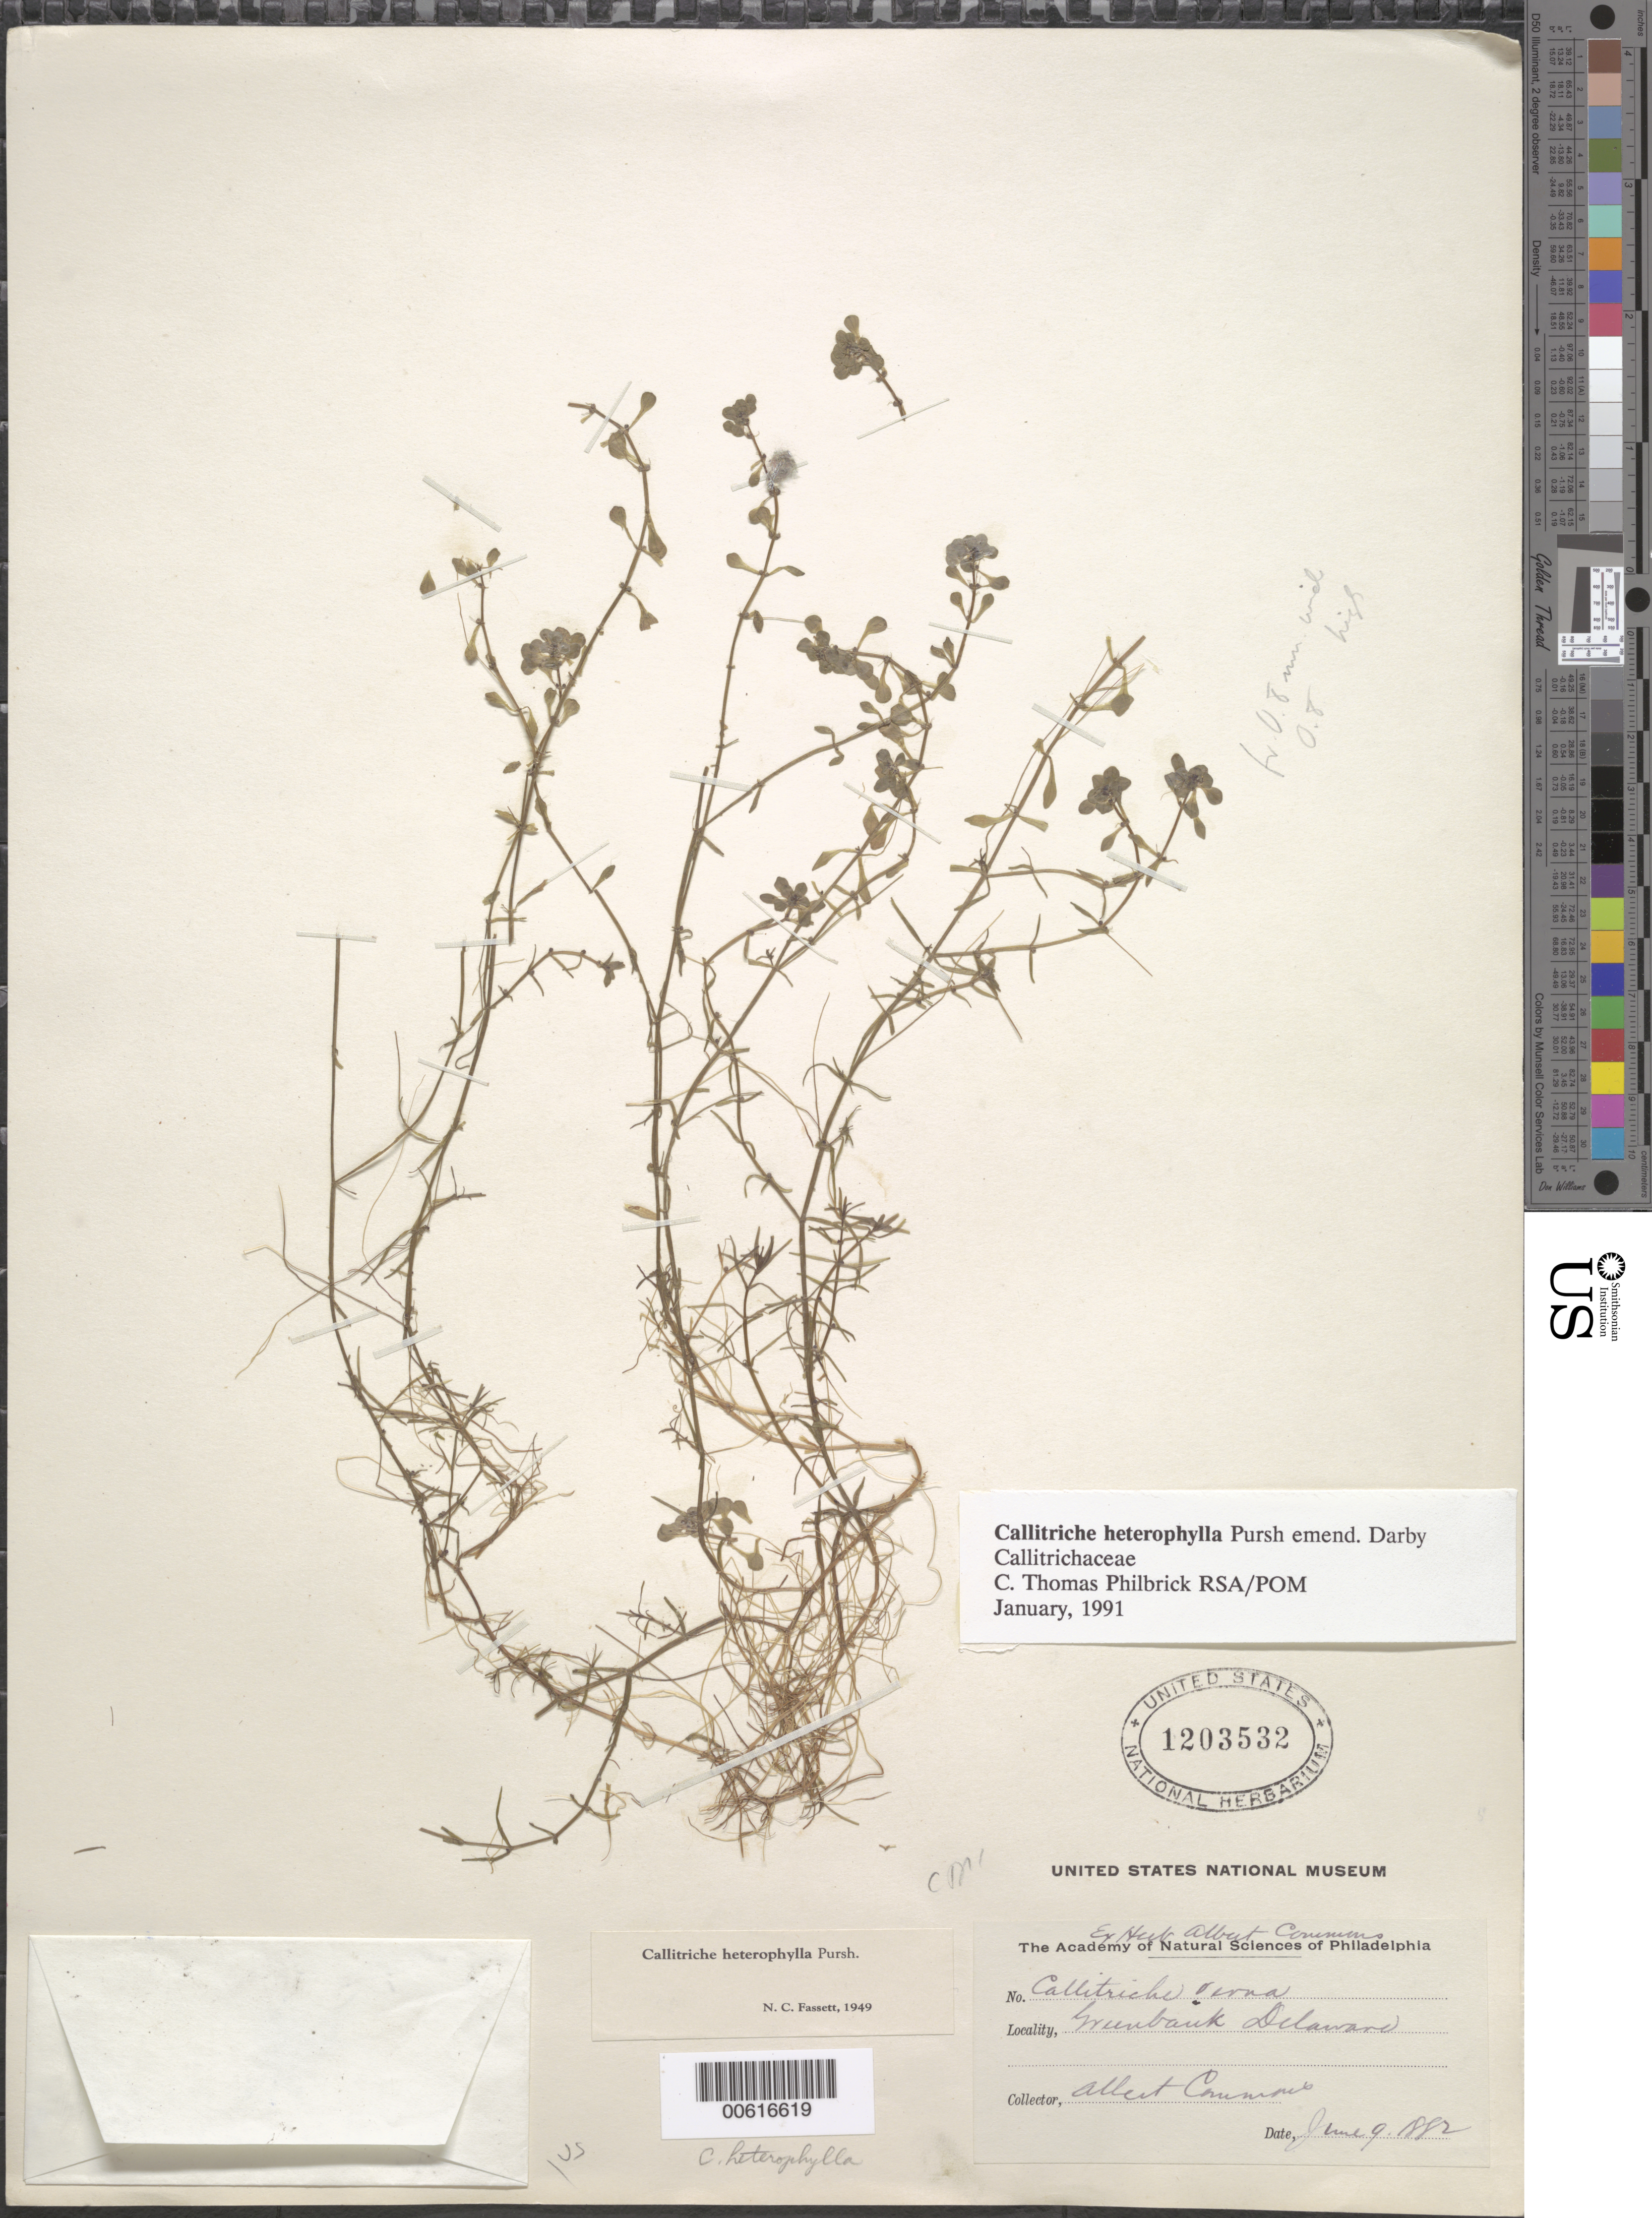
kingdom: Plantae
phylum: Tracheophyta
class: Magnoliopsida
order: Lamiales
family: Plantaginaceae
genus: Callitriche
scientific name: Callitriche heterophylla Pursh emend. Darby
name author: Pursh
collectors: A. Commons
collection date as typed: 09 Jun 1882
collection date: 1882-06-09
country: United States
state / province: Delaware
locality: Greenbank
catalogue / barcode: US 1203532